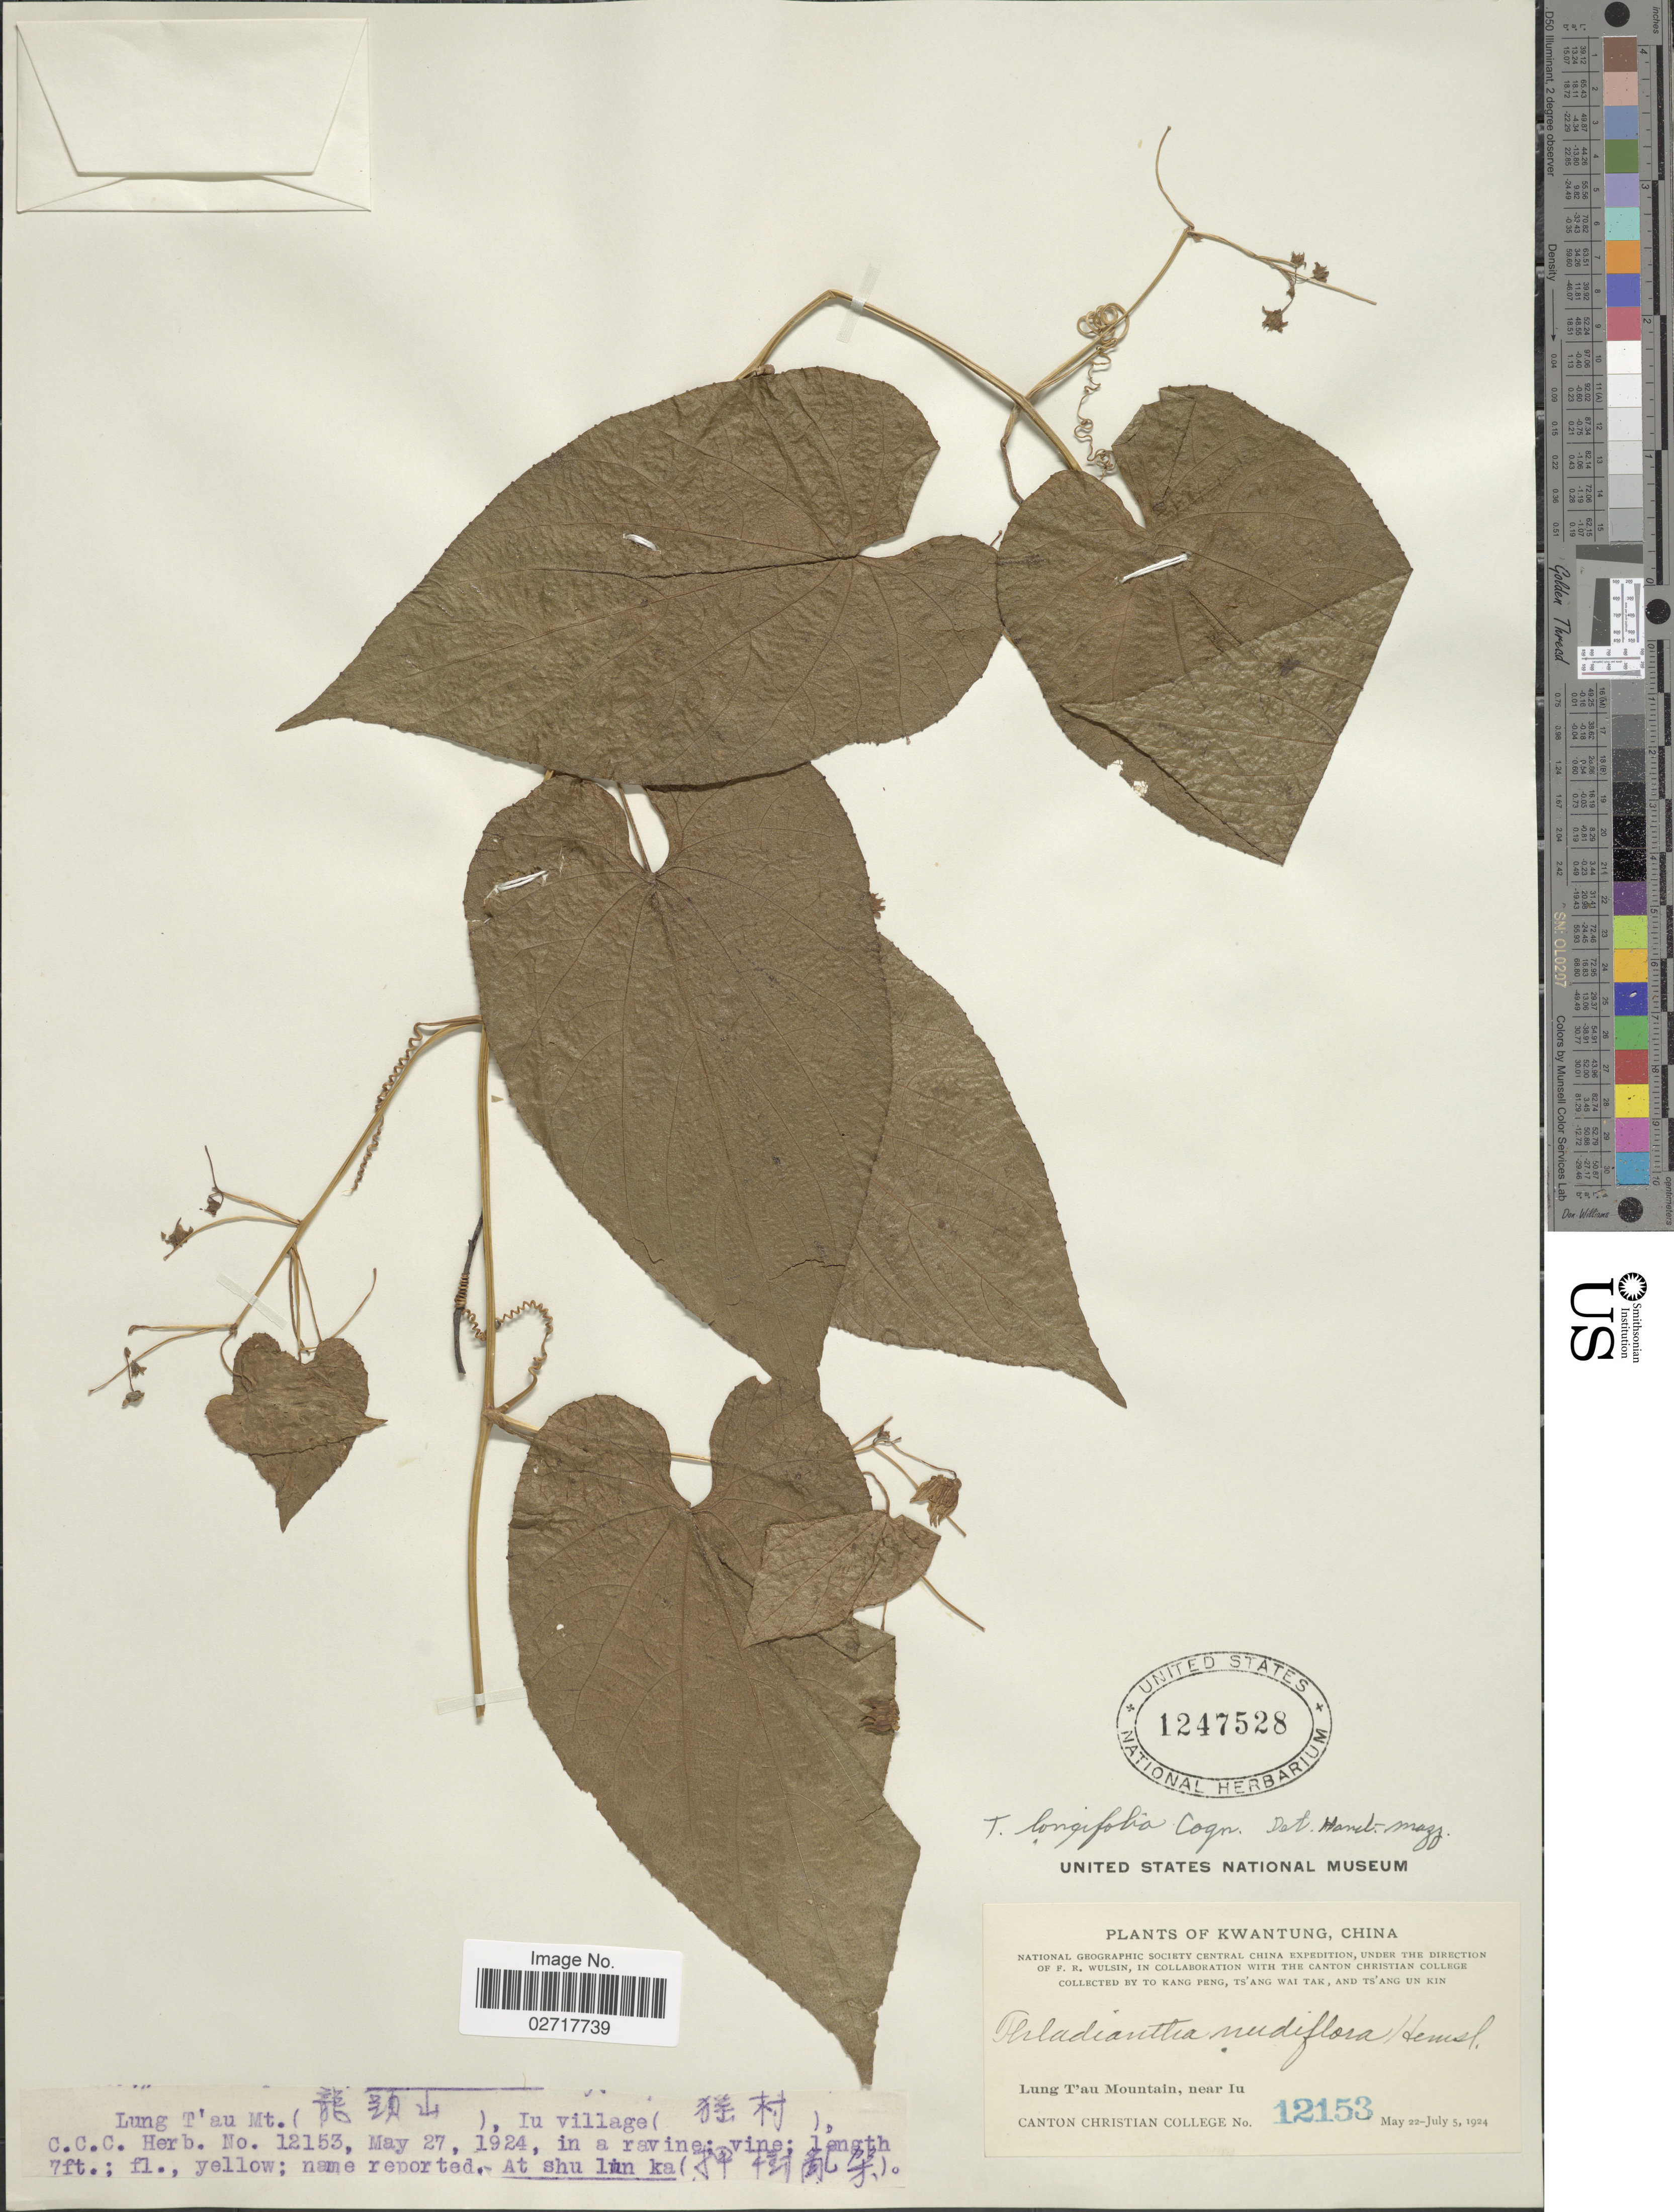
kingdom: Plantae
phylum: Tracheophyta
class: Magnoliopsida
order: Cucurbitales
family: Cucurbitaceae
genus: Thladiantha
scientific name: Thladiantha longifolia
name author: Cogn. ex Oliv.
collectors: T. K. Peng, W. T. Tsang & Ts' Ang Un Kin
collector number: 12153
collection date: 1924-05-27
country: China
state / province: Guangdong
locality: Lung T'au Mt. Iu Village, Kwangtung, Lung T'au Mountain, near Iu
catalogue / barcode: US 1247528